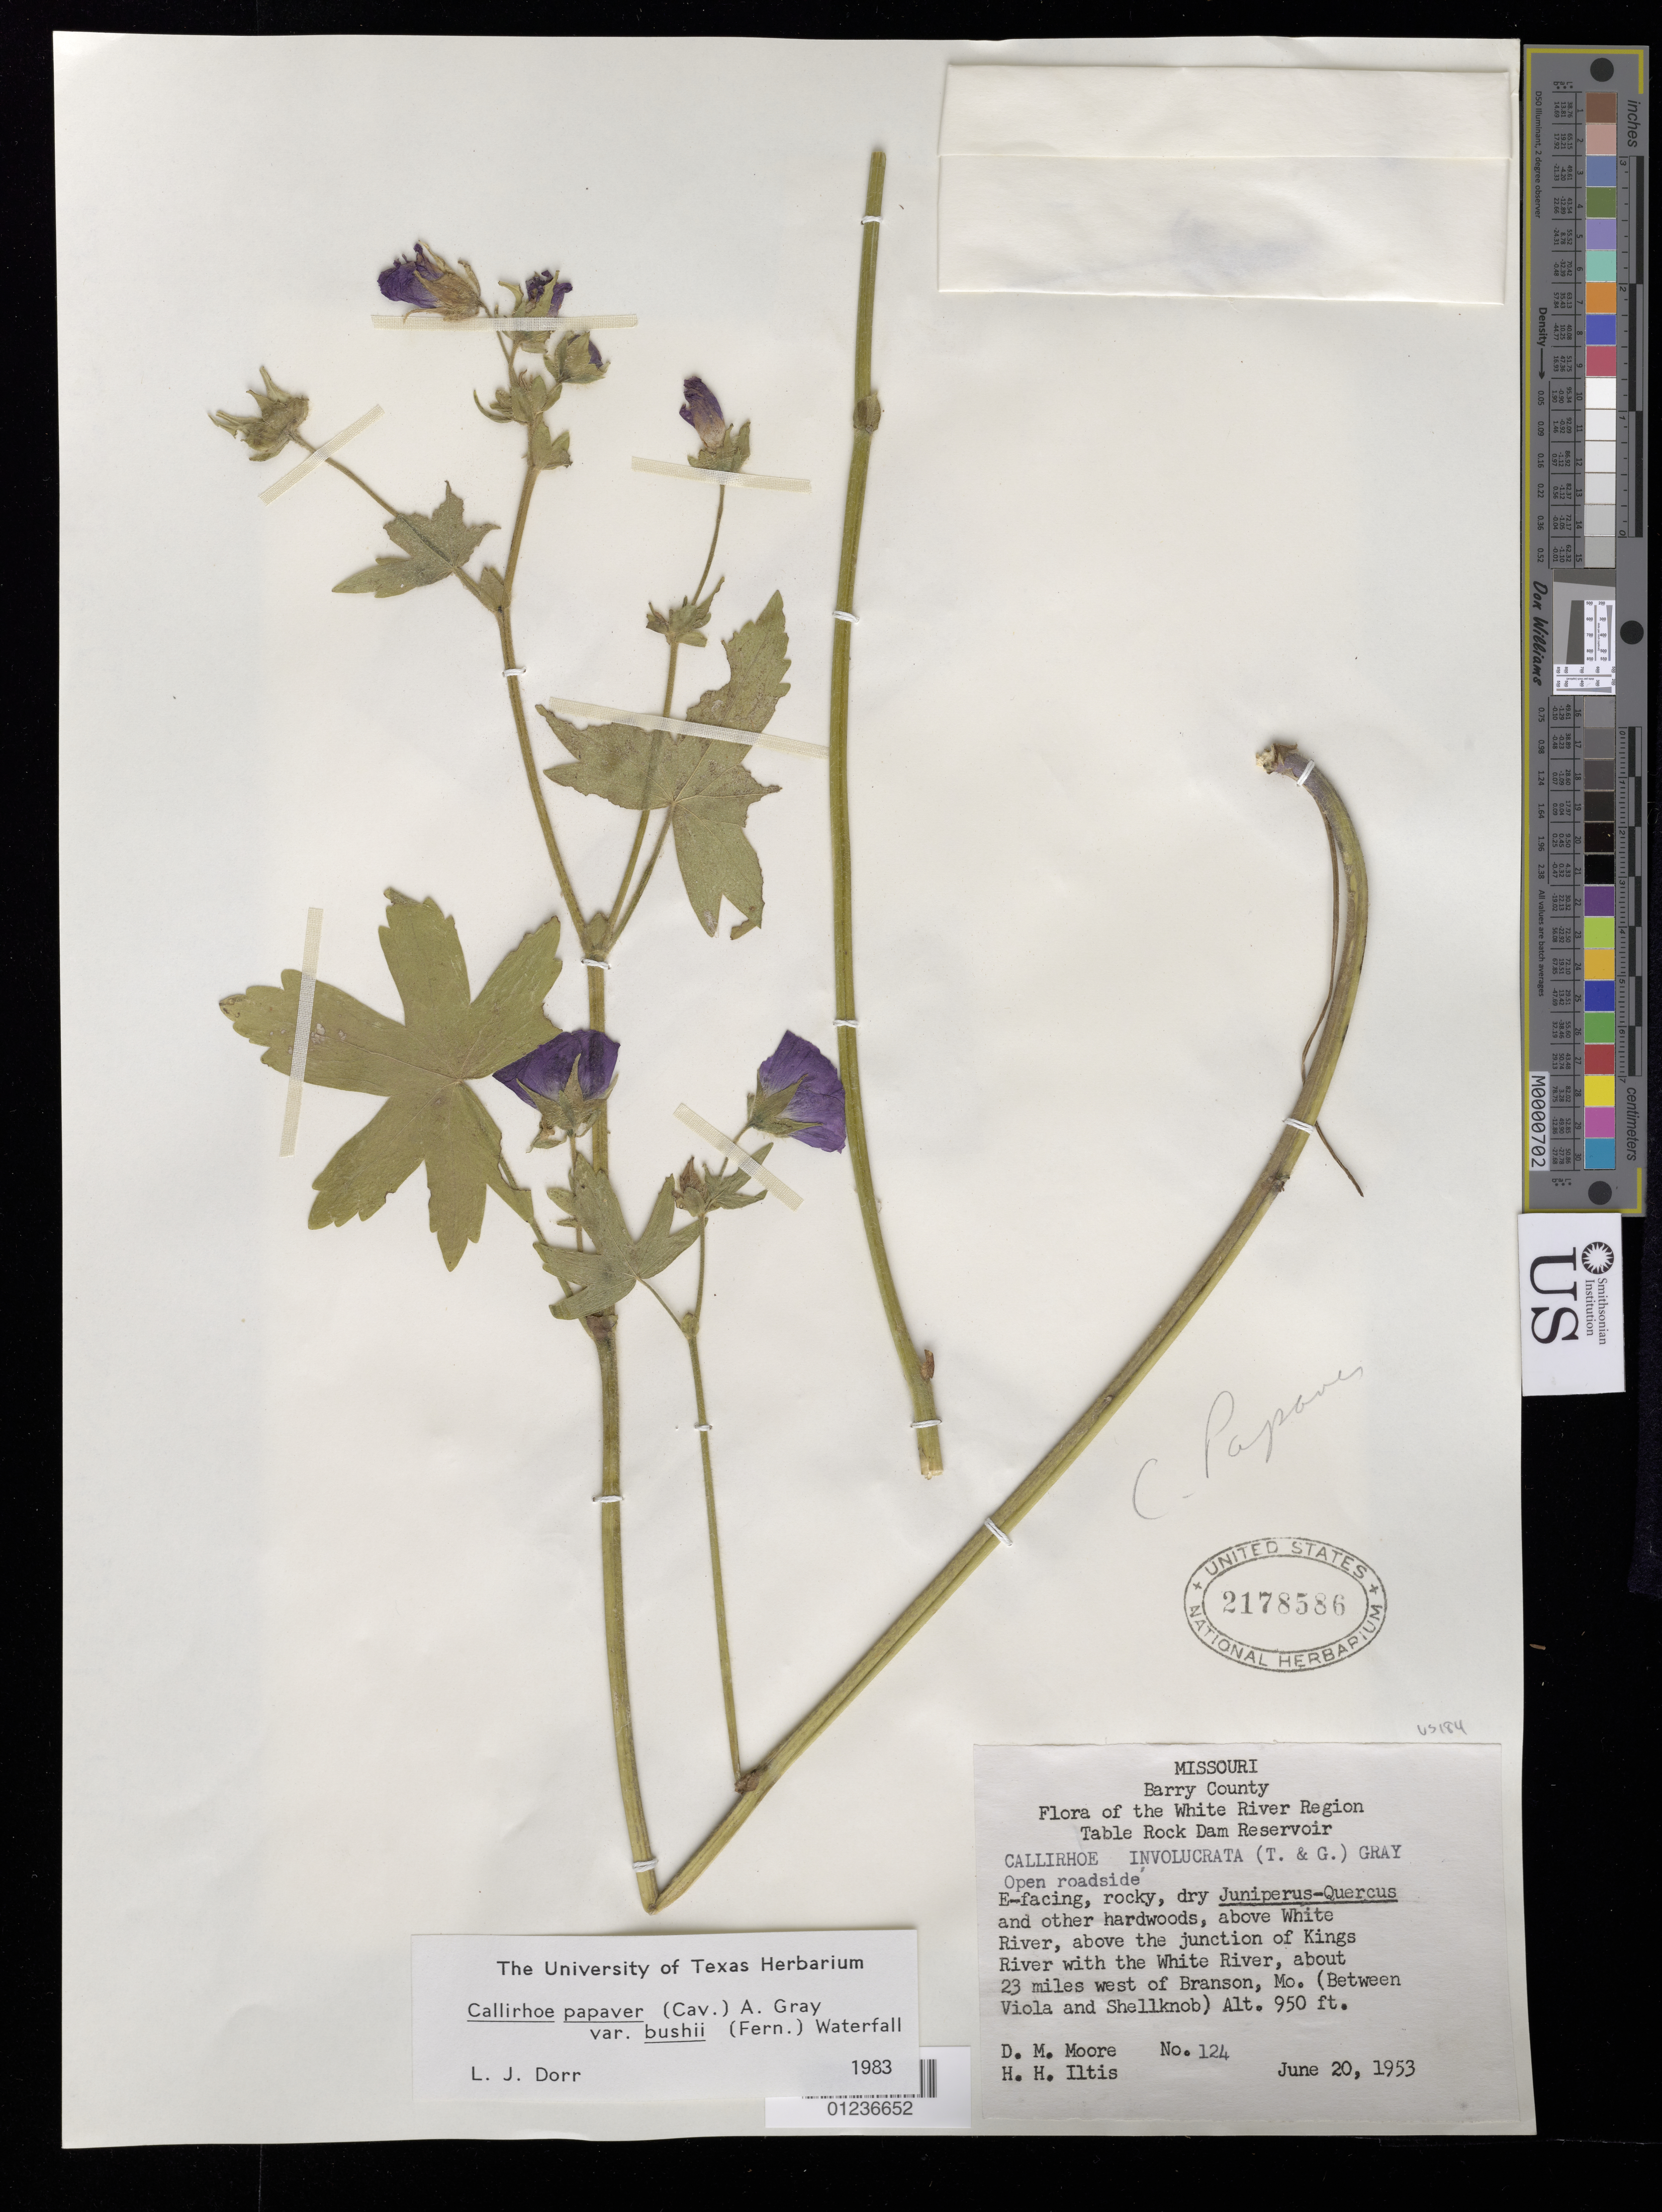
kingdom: Plantae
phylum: Tracheophyta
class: Magnoliopsida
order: Malvales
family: Malvaceae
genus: Callirhoe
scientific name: Callirhoe bushii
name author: Fernald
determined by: Dorr, L. J., (BOT), Smithsonian Institution - National Museum of Natural History (UNITED STATES)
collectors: D. Moore & H. H. Iltis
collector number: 124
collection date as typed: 20 Jun 1953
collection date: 1953-06-20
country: United States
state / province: Missouri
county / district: Barry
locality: Above White River, above the junction of Kings River with the White River, about 23 mi W of Branson.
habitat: Open roadside.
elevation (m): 290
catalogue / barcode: US 2178586